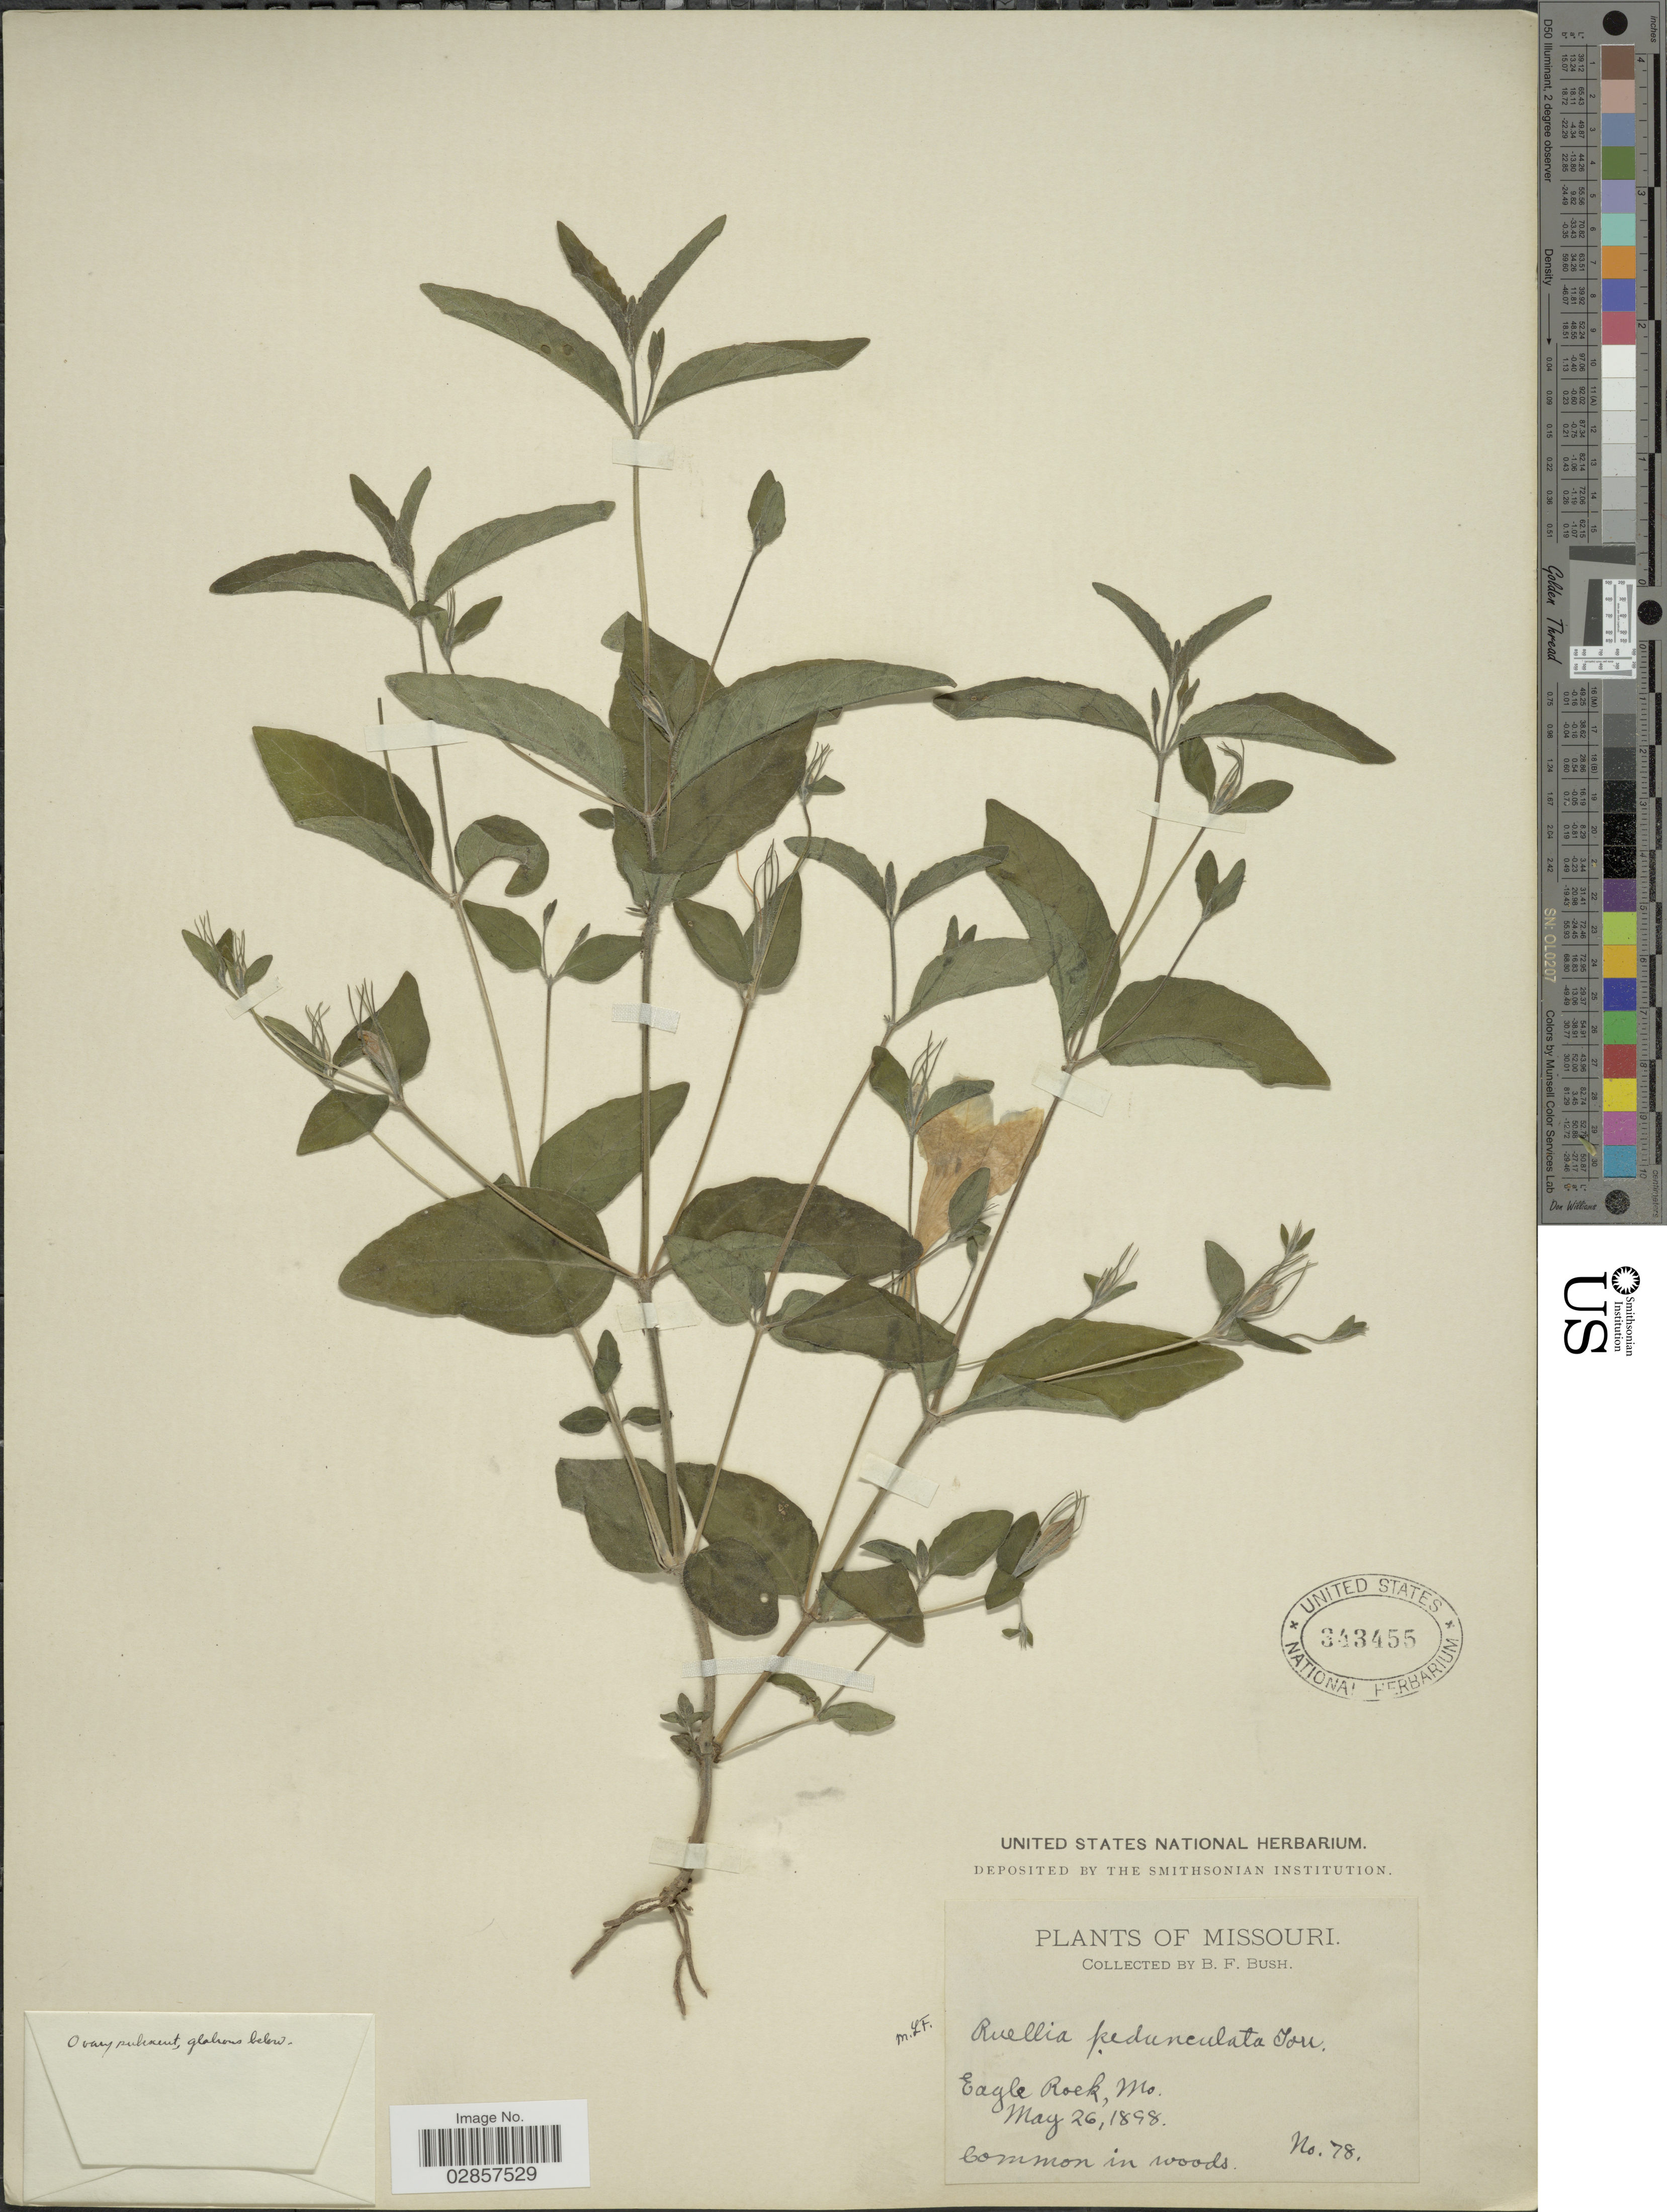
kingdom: Plantae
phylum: Tracheophyta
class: Magnoliopsida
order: Lamiales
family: Acanthaceae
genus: Ruellia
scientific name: Ruellia pedunculata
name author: Torr. ex A. Gray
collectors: B. F. Bush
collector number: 78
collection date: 1898-05-26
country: United States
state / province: Missouri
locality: Eagle Rock, Mo.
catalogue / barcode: US 343455